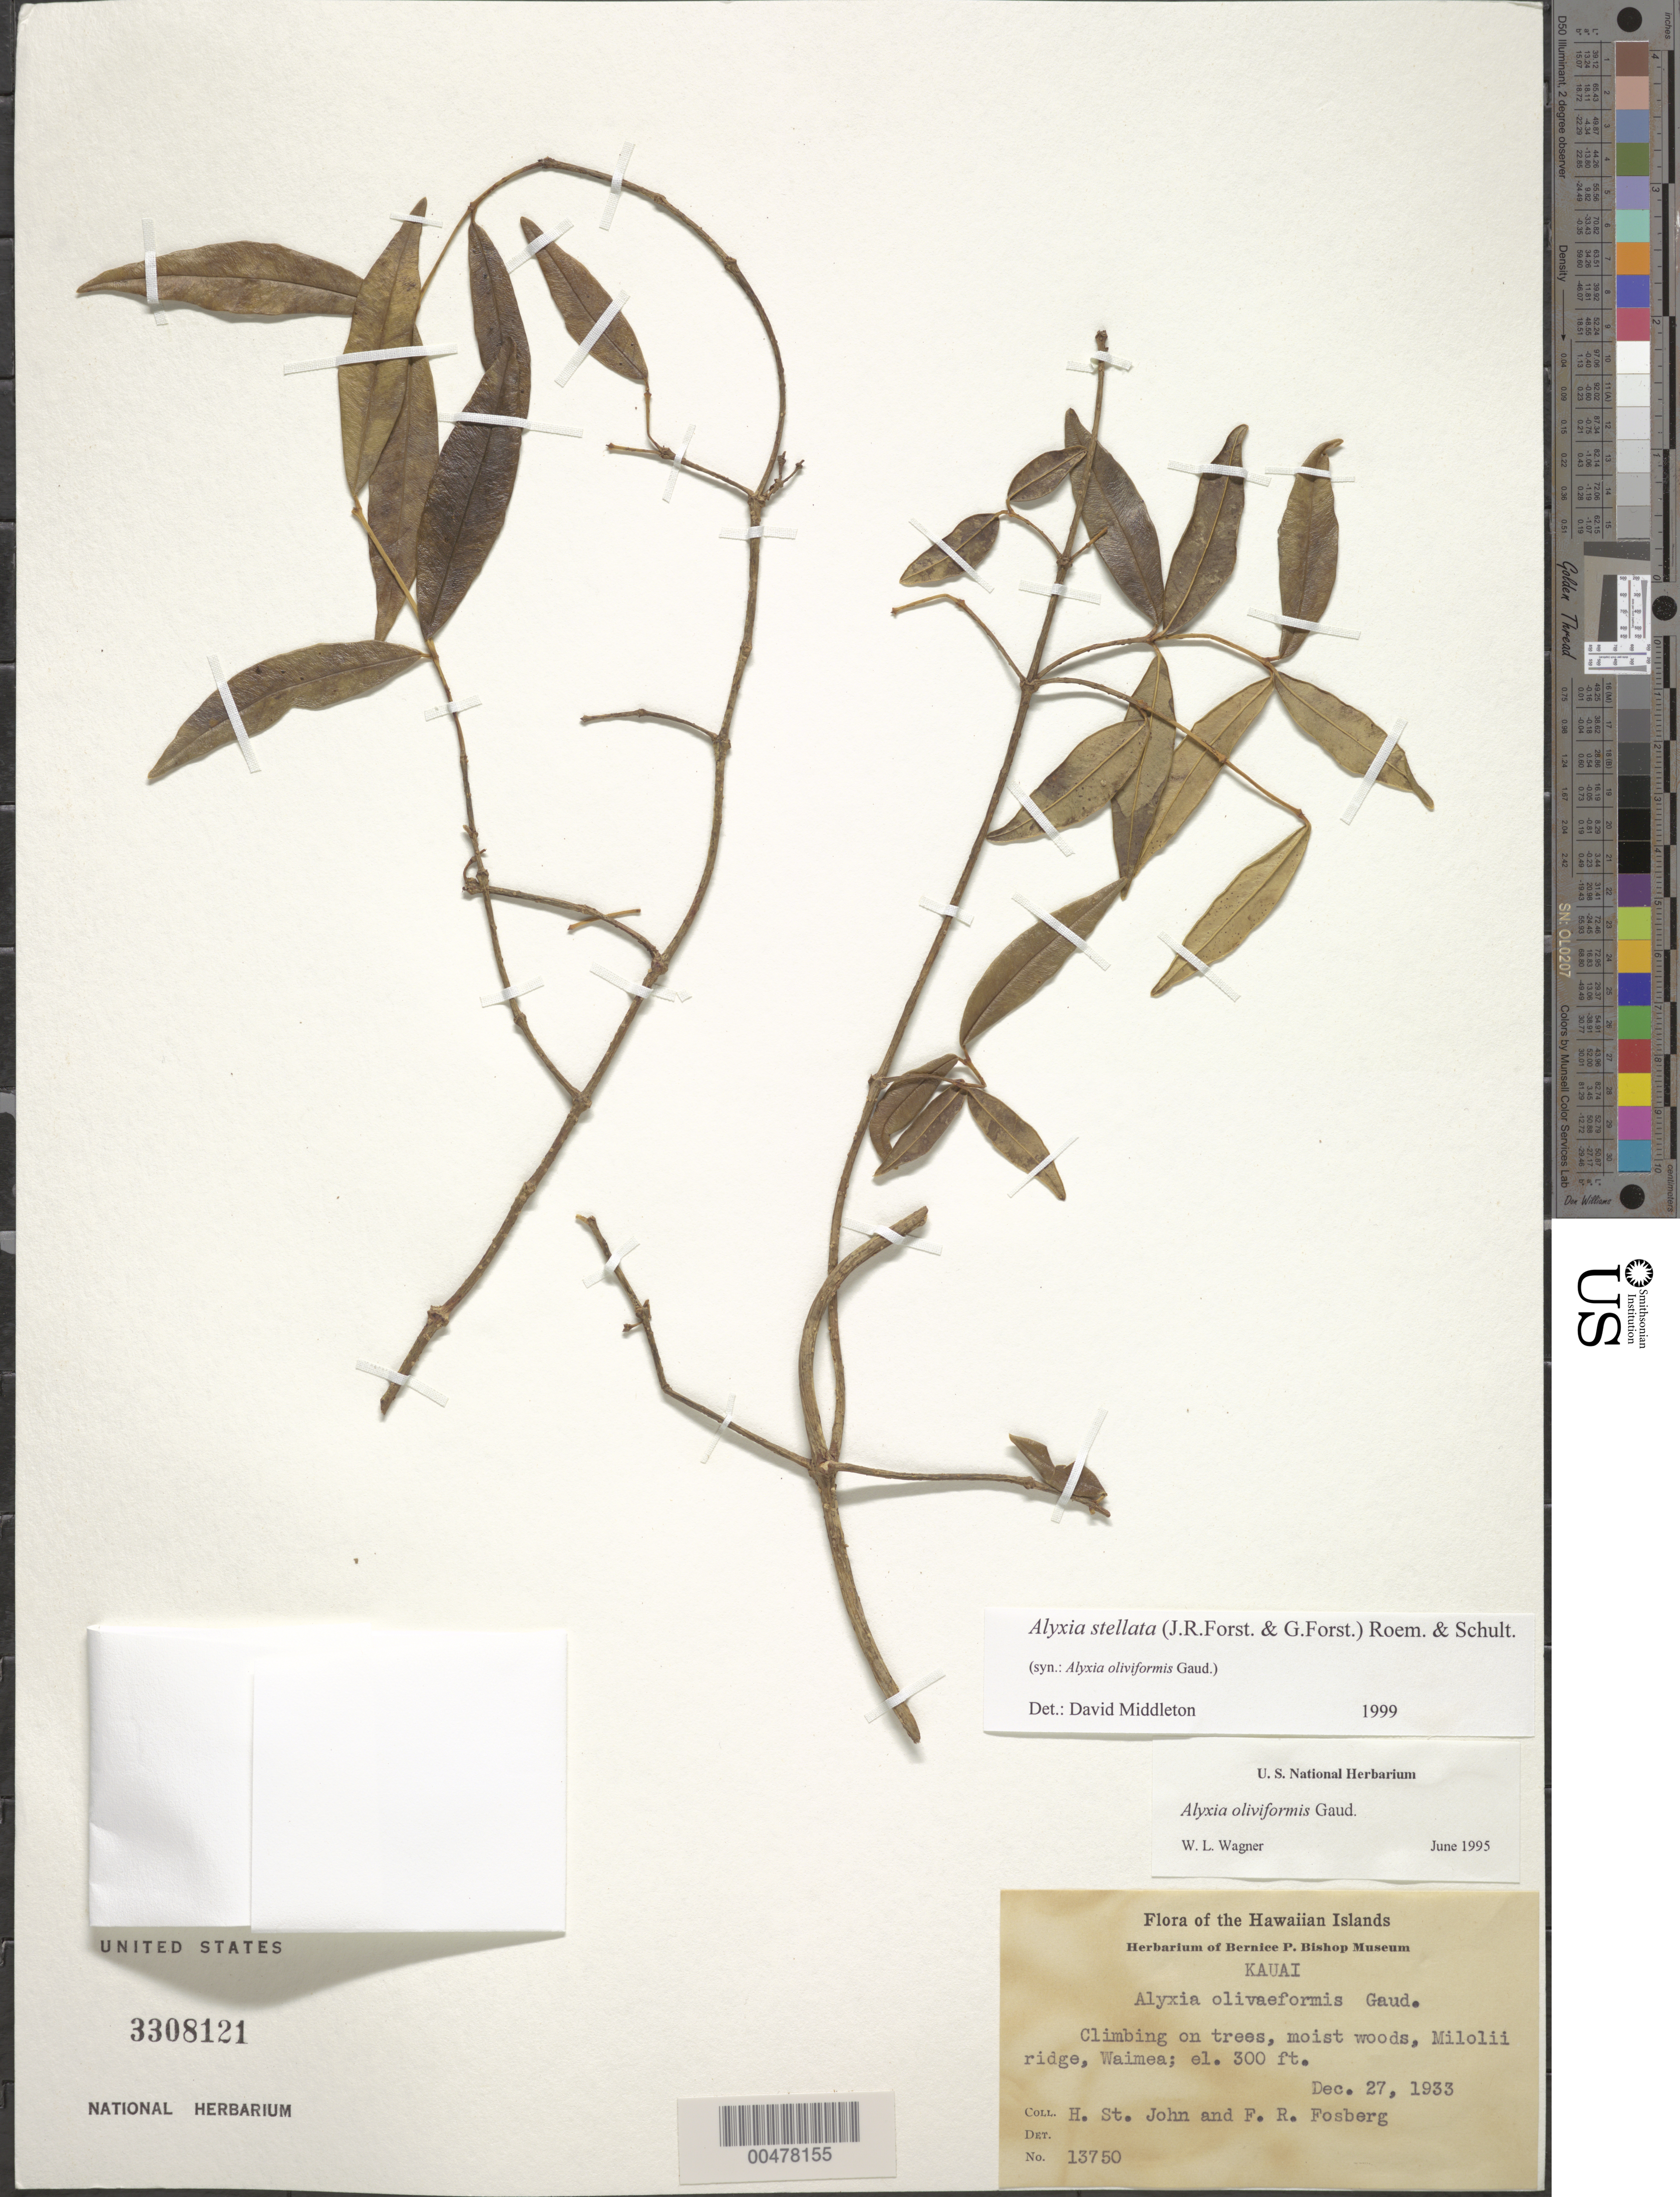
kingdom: Plantae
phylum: Tracheophyta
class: Magnoliopsida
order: Gentianales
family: Apocynaceae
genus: Alyxia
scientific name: Alyxia stellata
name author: (J.R. Forst. & G. Forst.) Roem. & Schult.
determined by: Middleton, D. J.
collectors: H. St. John & F. R. Fosberg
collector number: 13750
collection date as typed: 27 Dec 1933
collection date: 1933-12-27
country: United States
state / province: Hawaii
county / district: Kauai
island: Kaua'i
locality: Milolii Ridge, Waimea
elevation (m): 91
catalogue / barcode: US 3308121